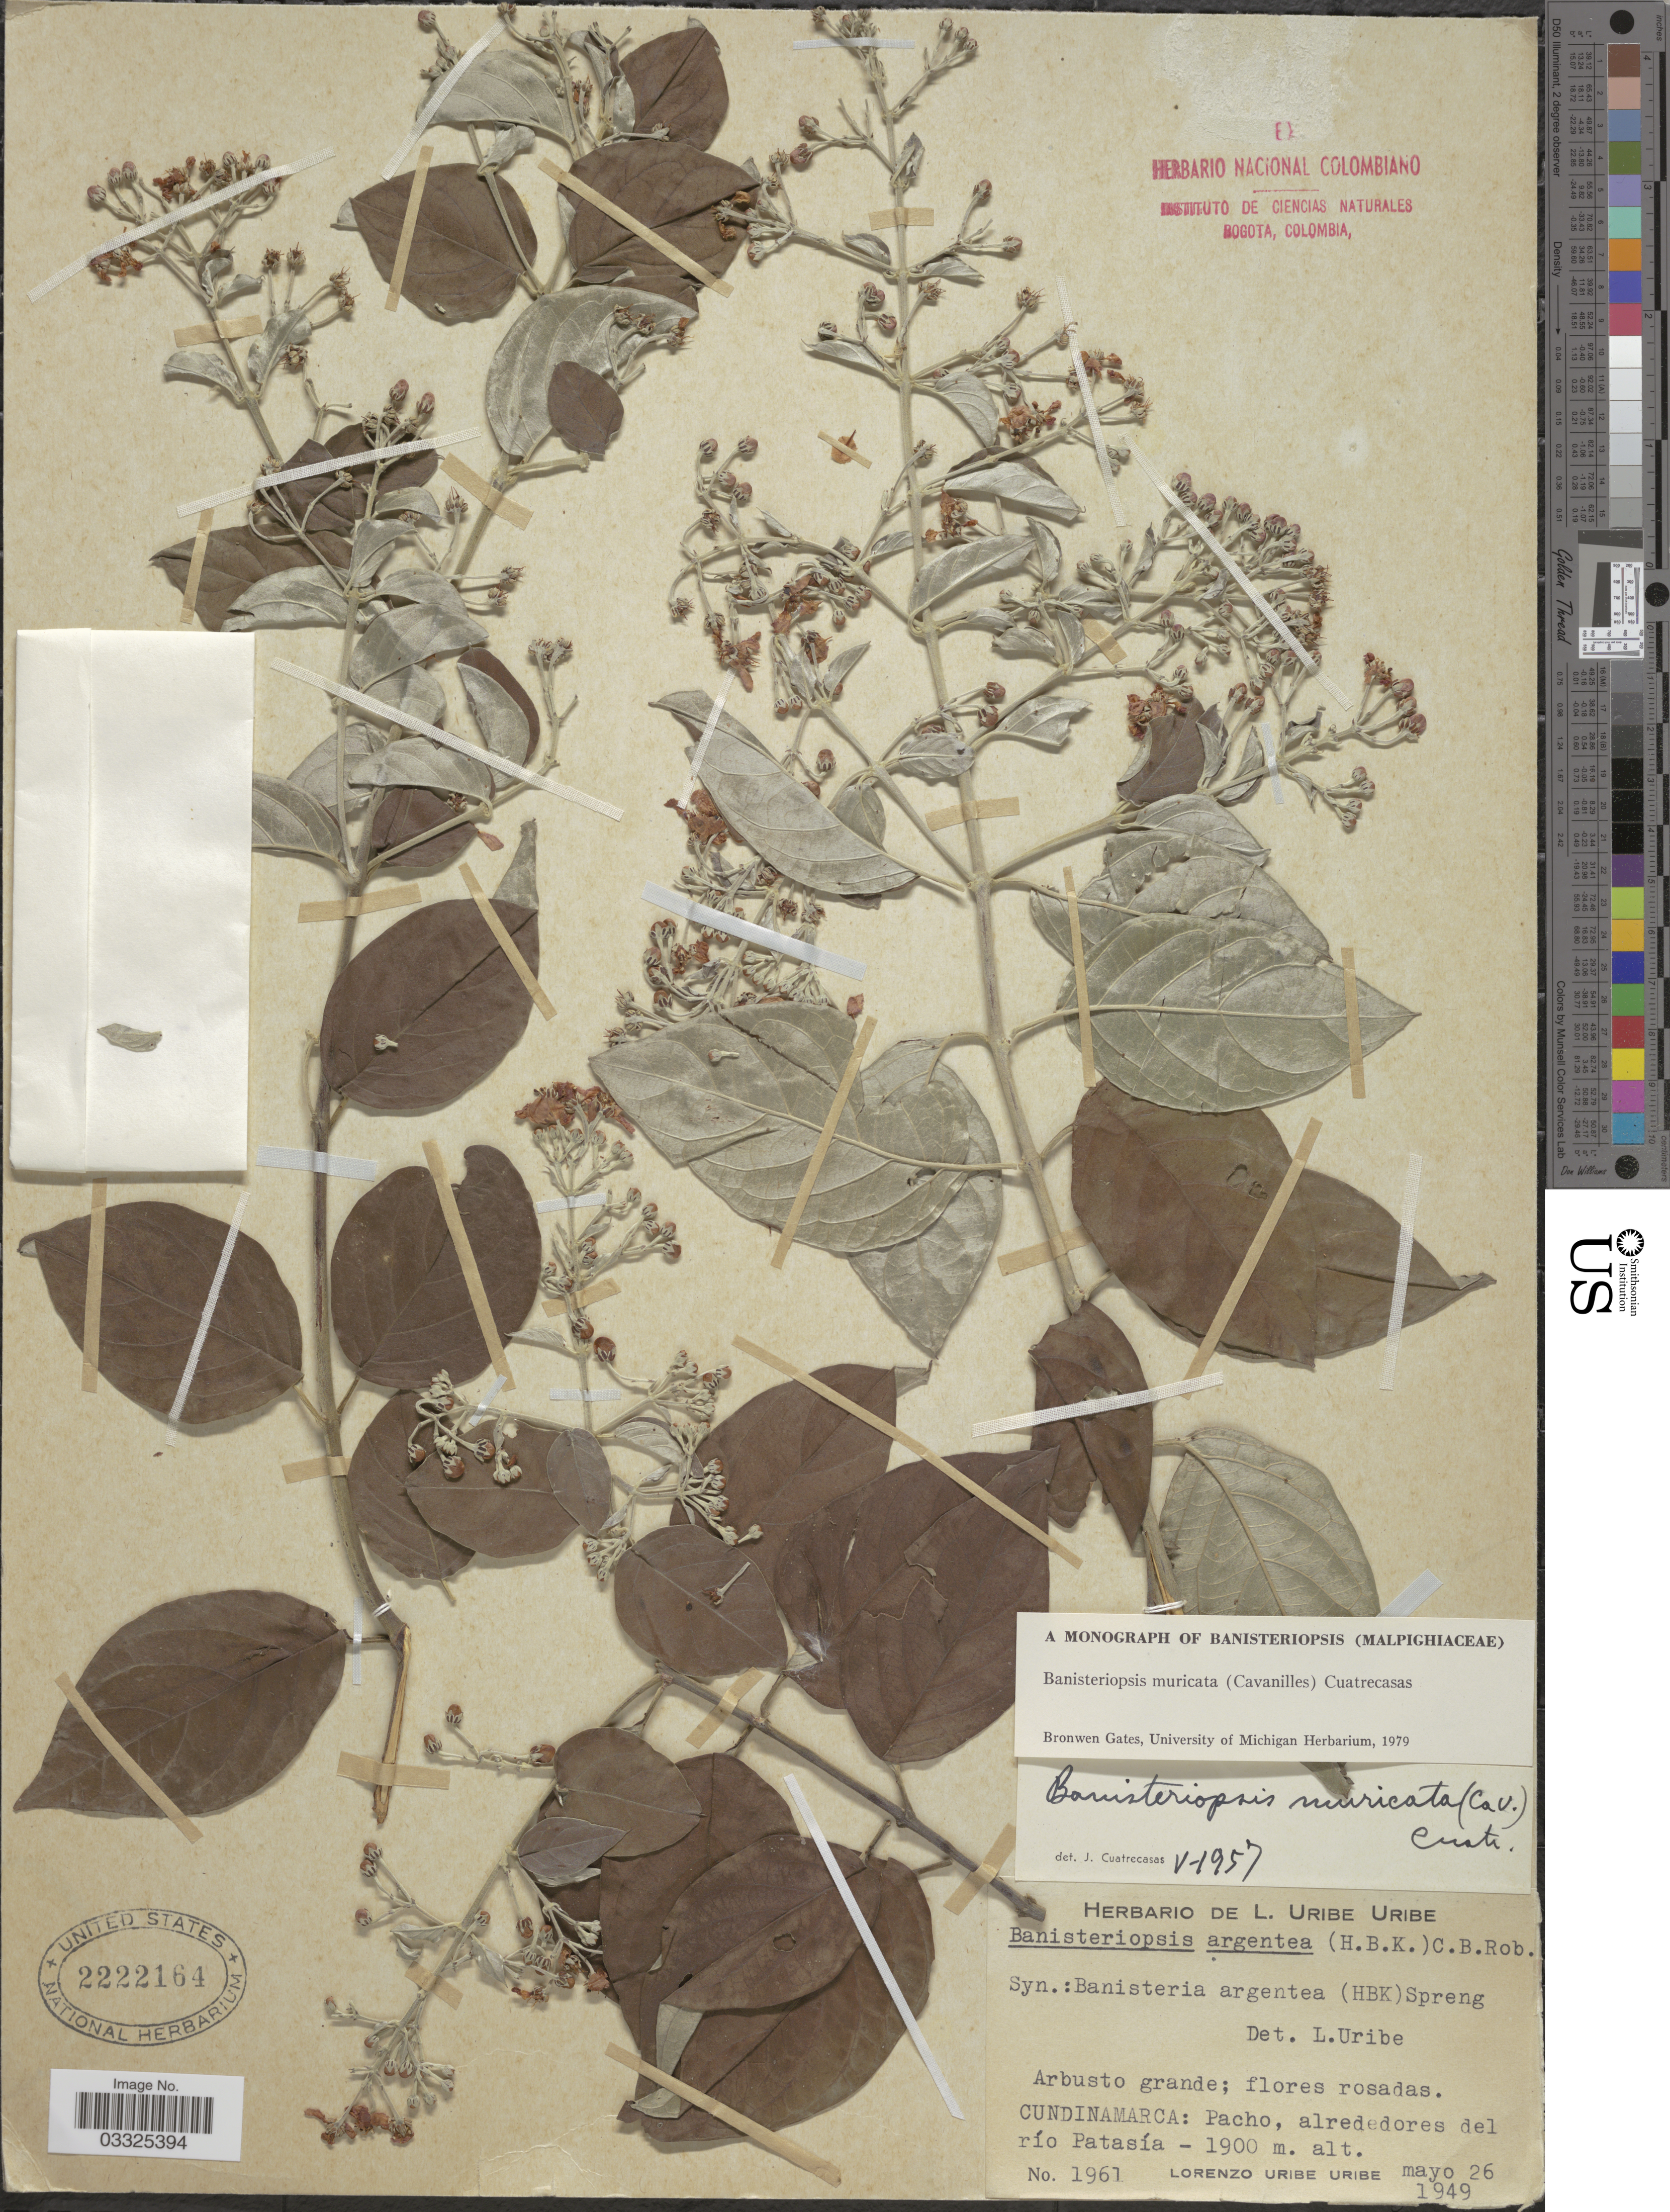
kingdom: Plantae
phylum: Tracheophyta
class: Magnoliopsida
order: Malpighiales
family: Malpighiaceae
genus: Banisteriopsis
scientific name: Banisteriopsis muricata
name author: (Cav.) Cuatrec.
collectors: L. Uribe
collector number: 1961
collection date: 1949-05-26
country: Colombia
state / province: Cundinamarca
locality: Alrededores del río Patasía, Pacho.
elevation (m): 1900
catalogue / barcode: US 2222164